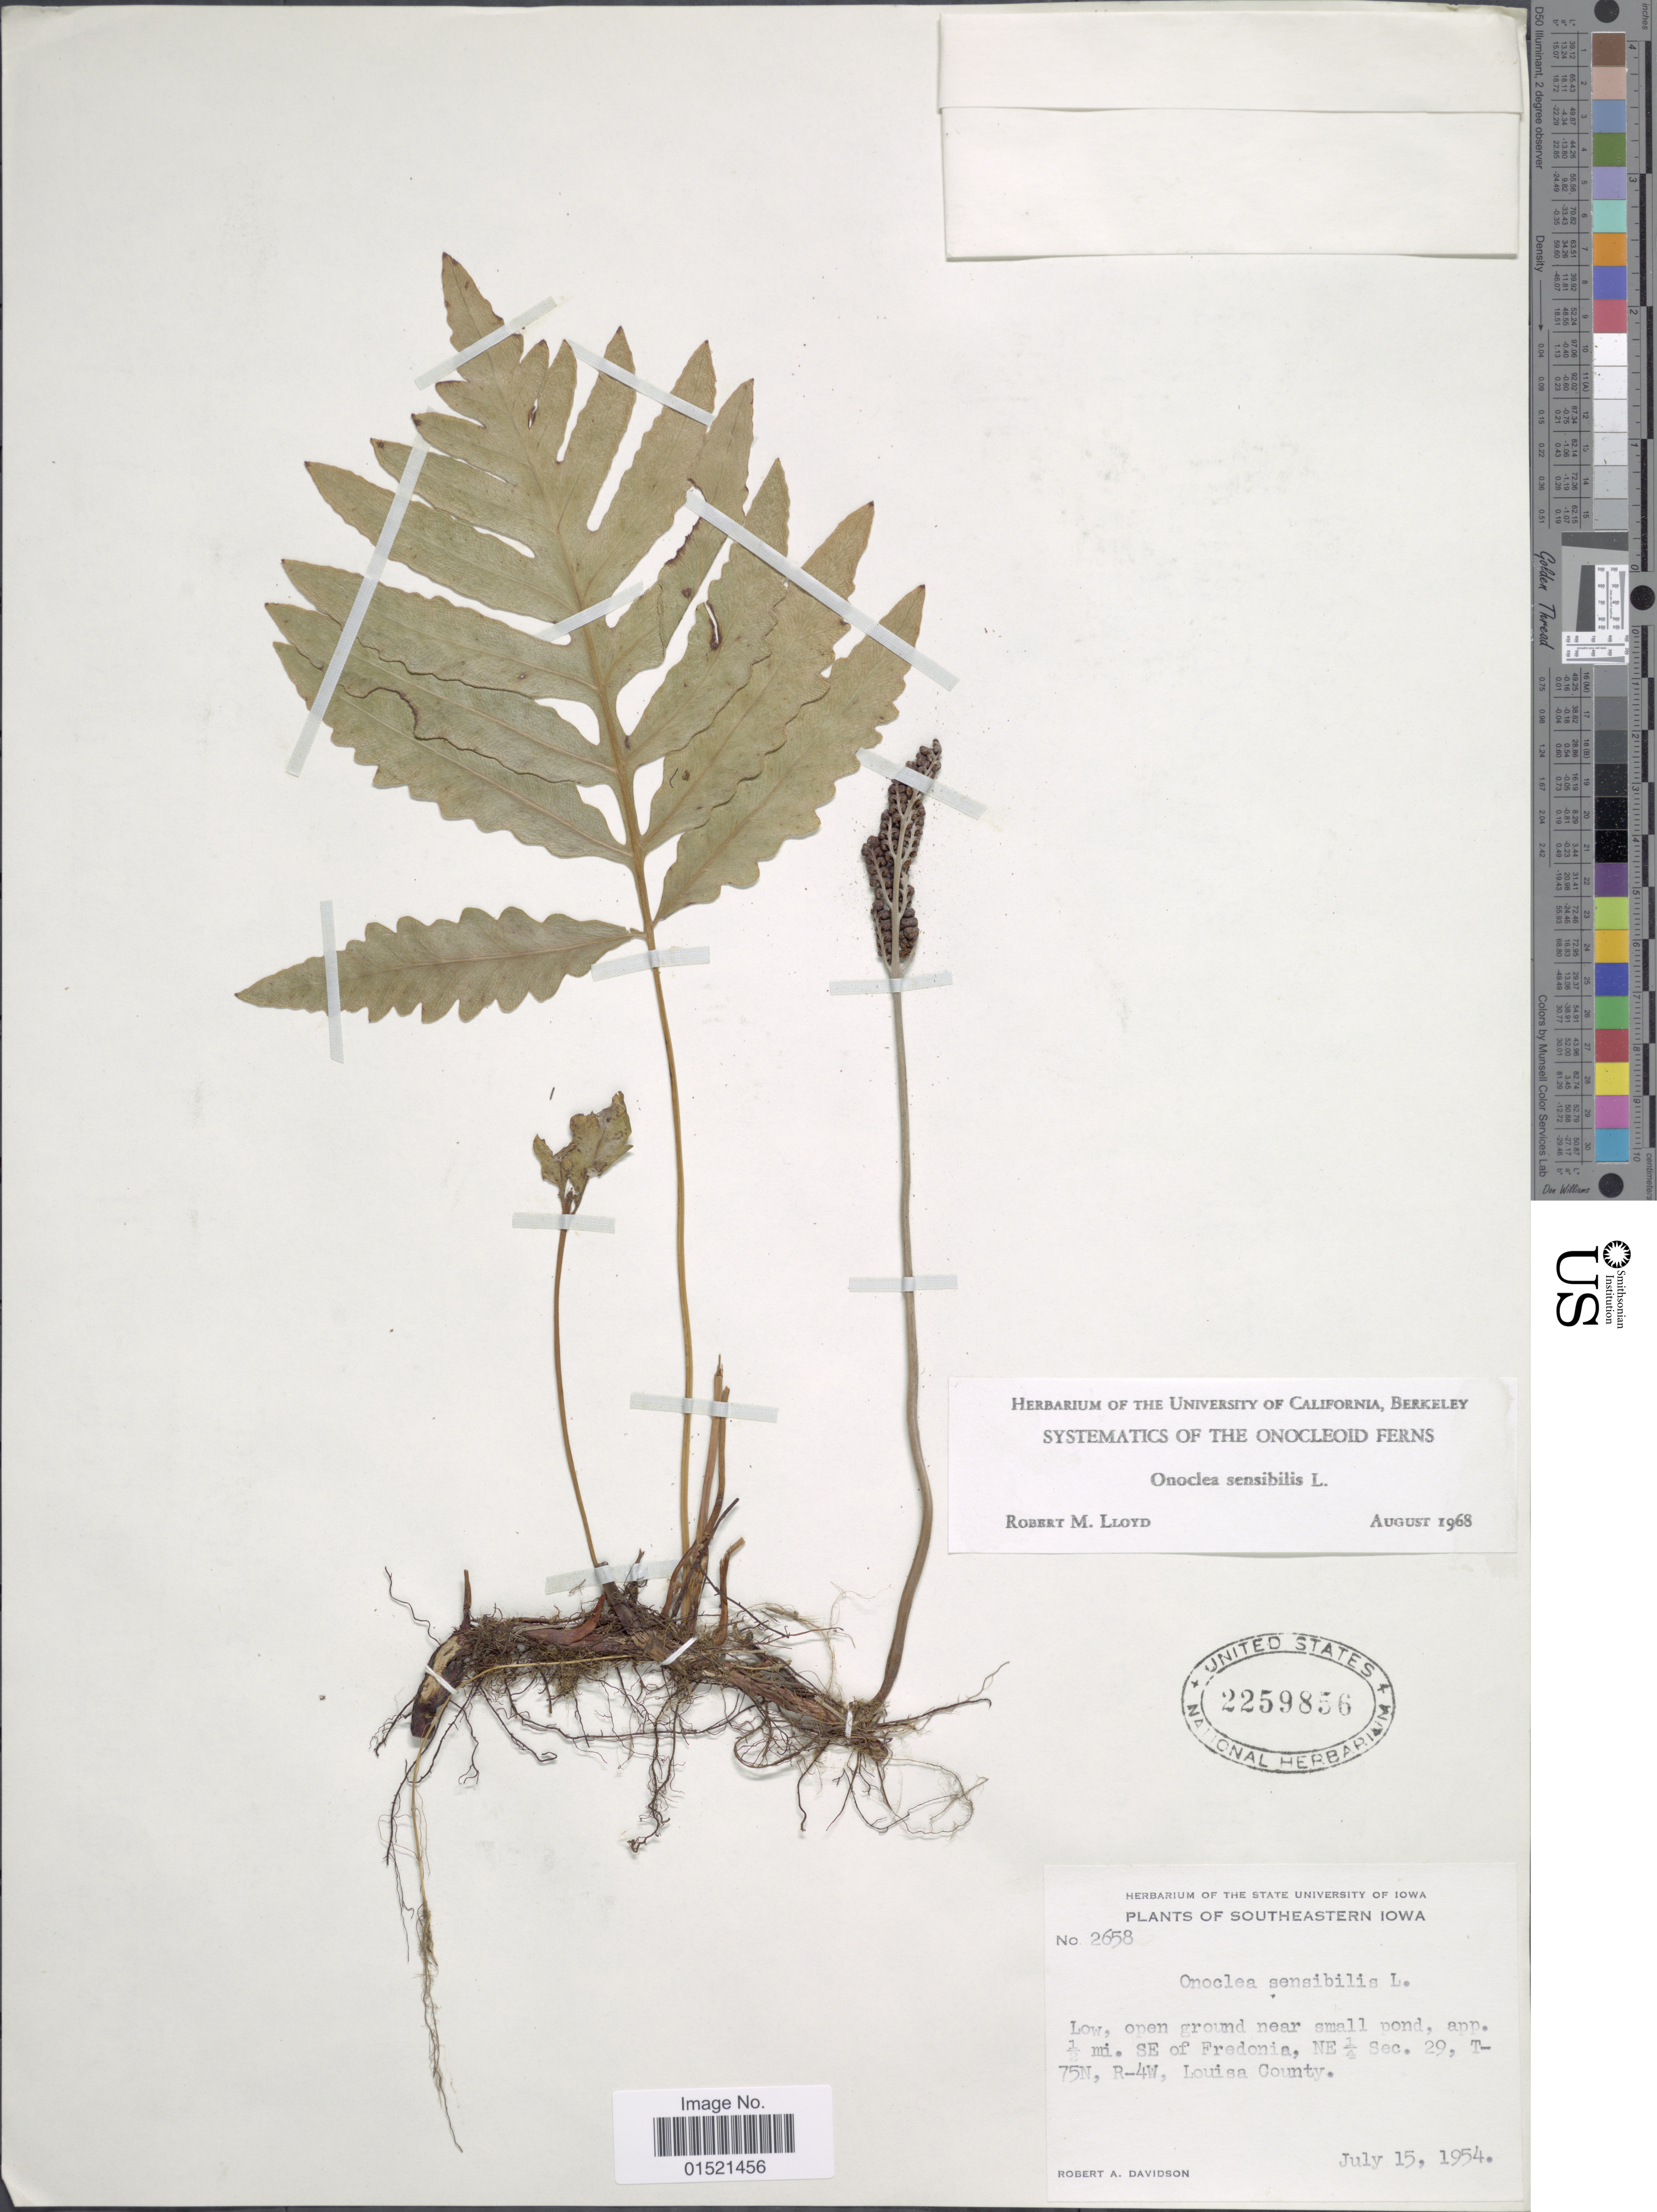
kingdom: Plantae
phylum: Tracheophyta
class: Polypodiopsida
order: Polypodiales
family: Onocleaceae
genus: Onoclea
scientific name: Onoclea sensibilis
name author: L.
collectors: R. A. Davidson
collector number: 2658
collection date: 1954-07-15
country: United States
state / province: Iowa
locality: Southeastern Iowa, Low, open ground small pond, app. ¼ mi. SE of Fredonia, NE ¼ Sec. 29, T-75N, R-4W, Louisa County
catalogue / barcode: US 2259856